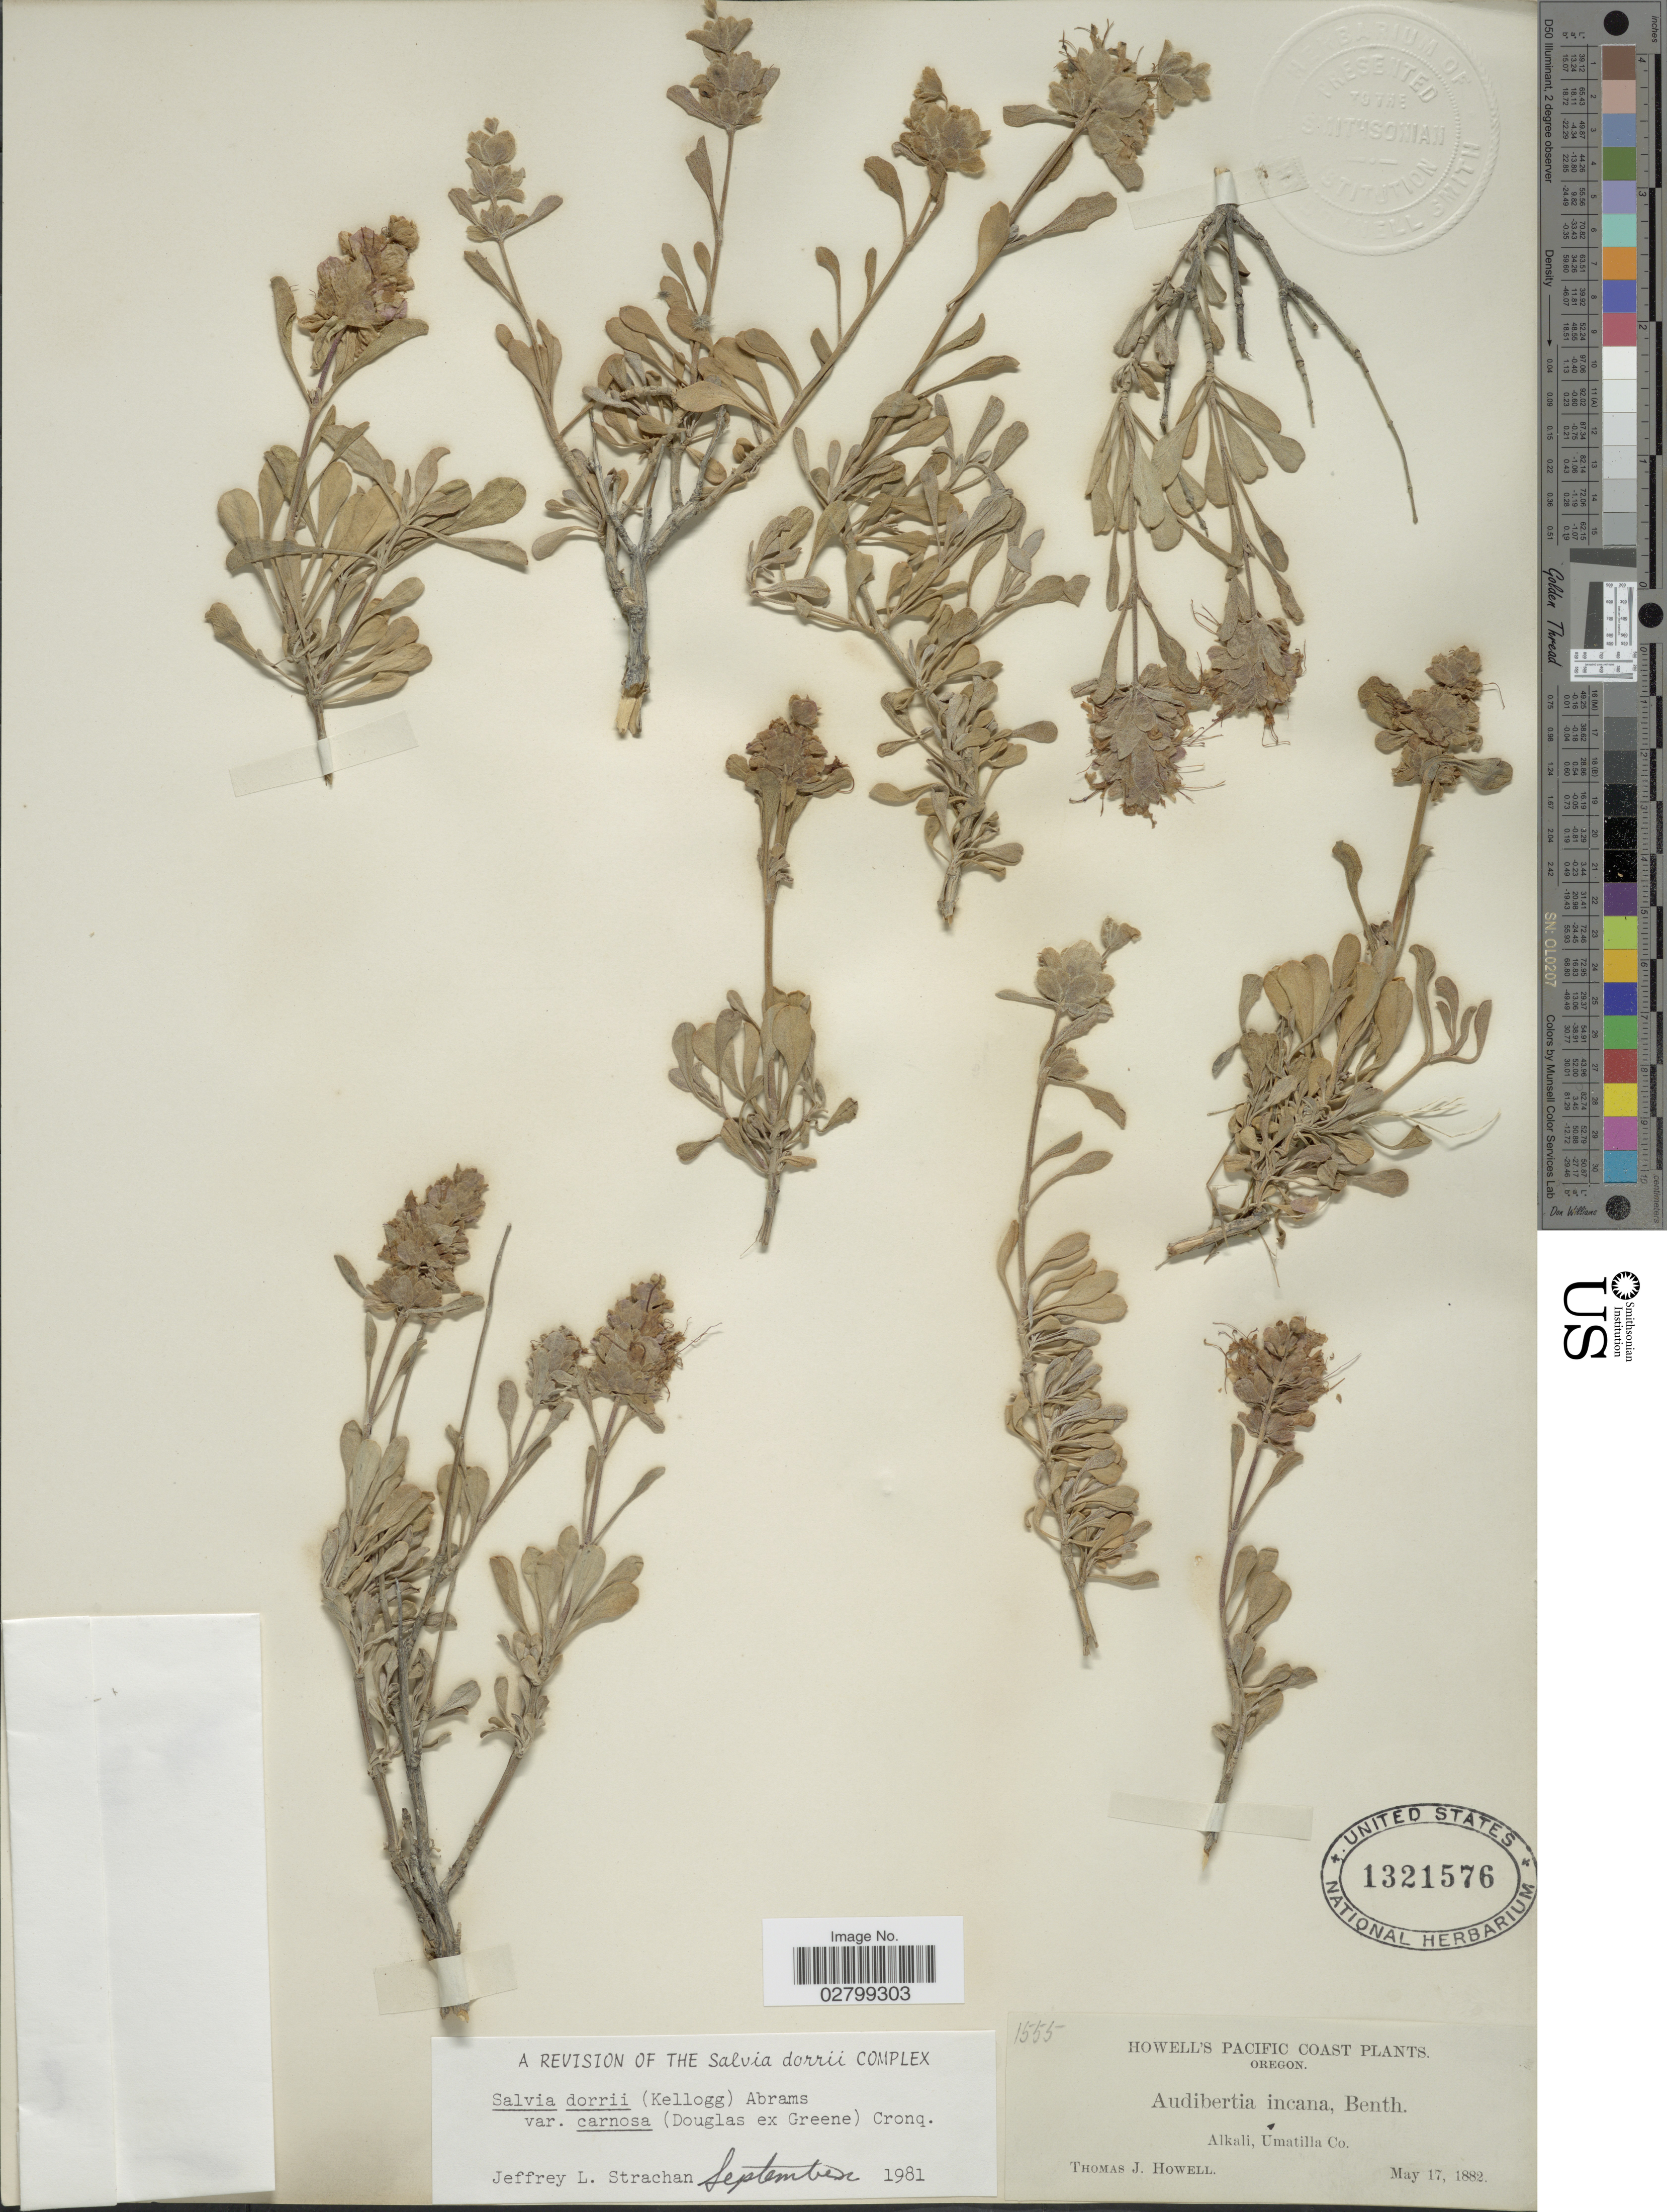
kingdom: Plantae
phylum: Tracheophyta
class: Magnoliopsida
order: Lamiales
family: Lamiaceae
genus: Salvia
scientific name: Salvia dorrii var. carnosa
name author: (Dougl.) Abrams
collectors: T. J. Howell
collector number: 1555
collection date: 1882-05-17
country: United States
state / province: Oregon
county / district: Umatilla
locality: Pacific Coast. Alkali, Umatilla Co.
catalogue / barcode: US 1321576